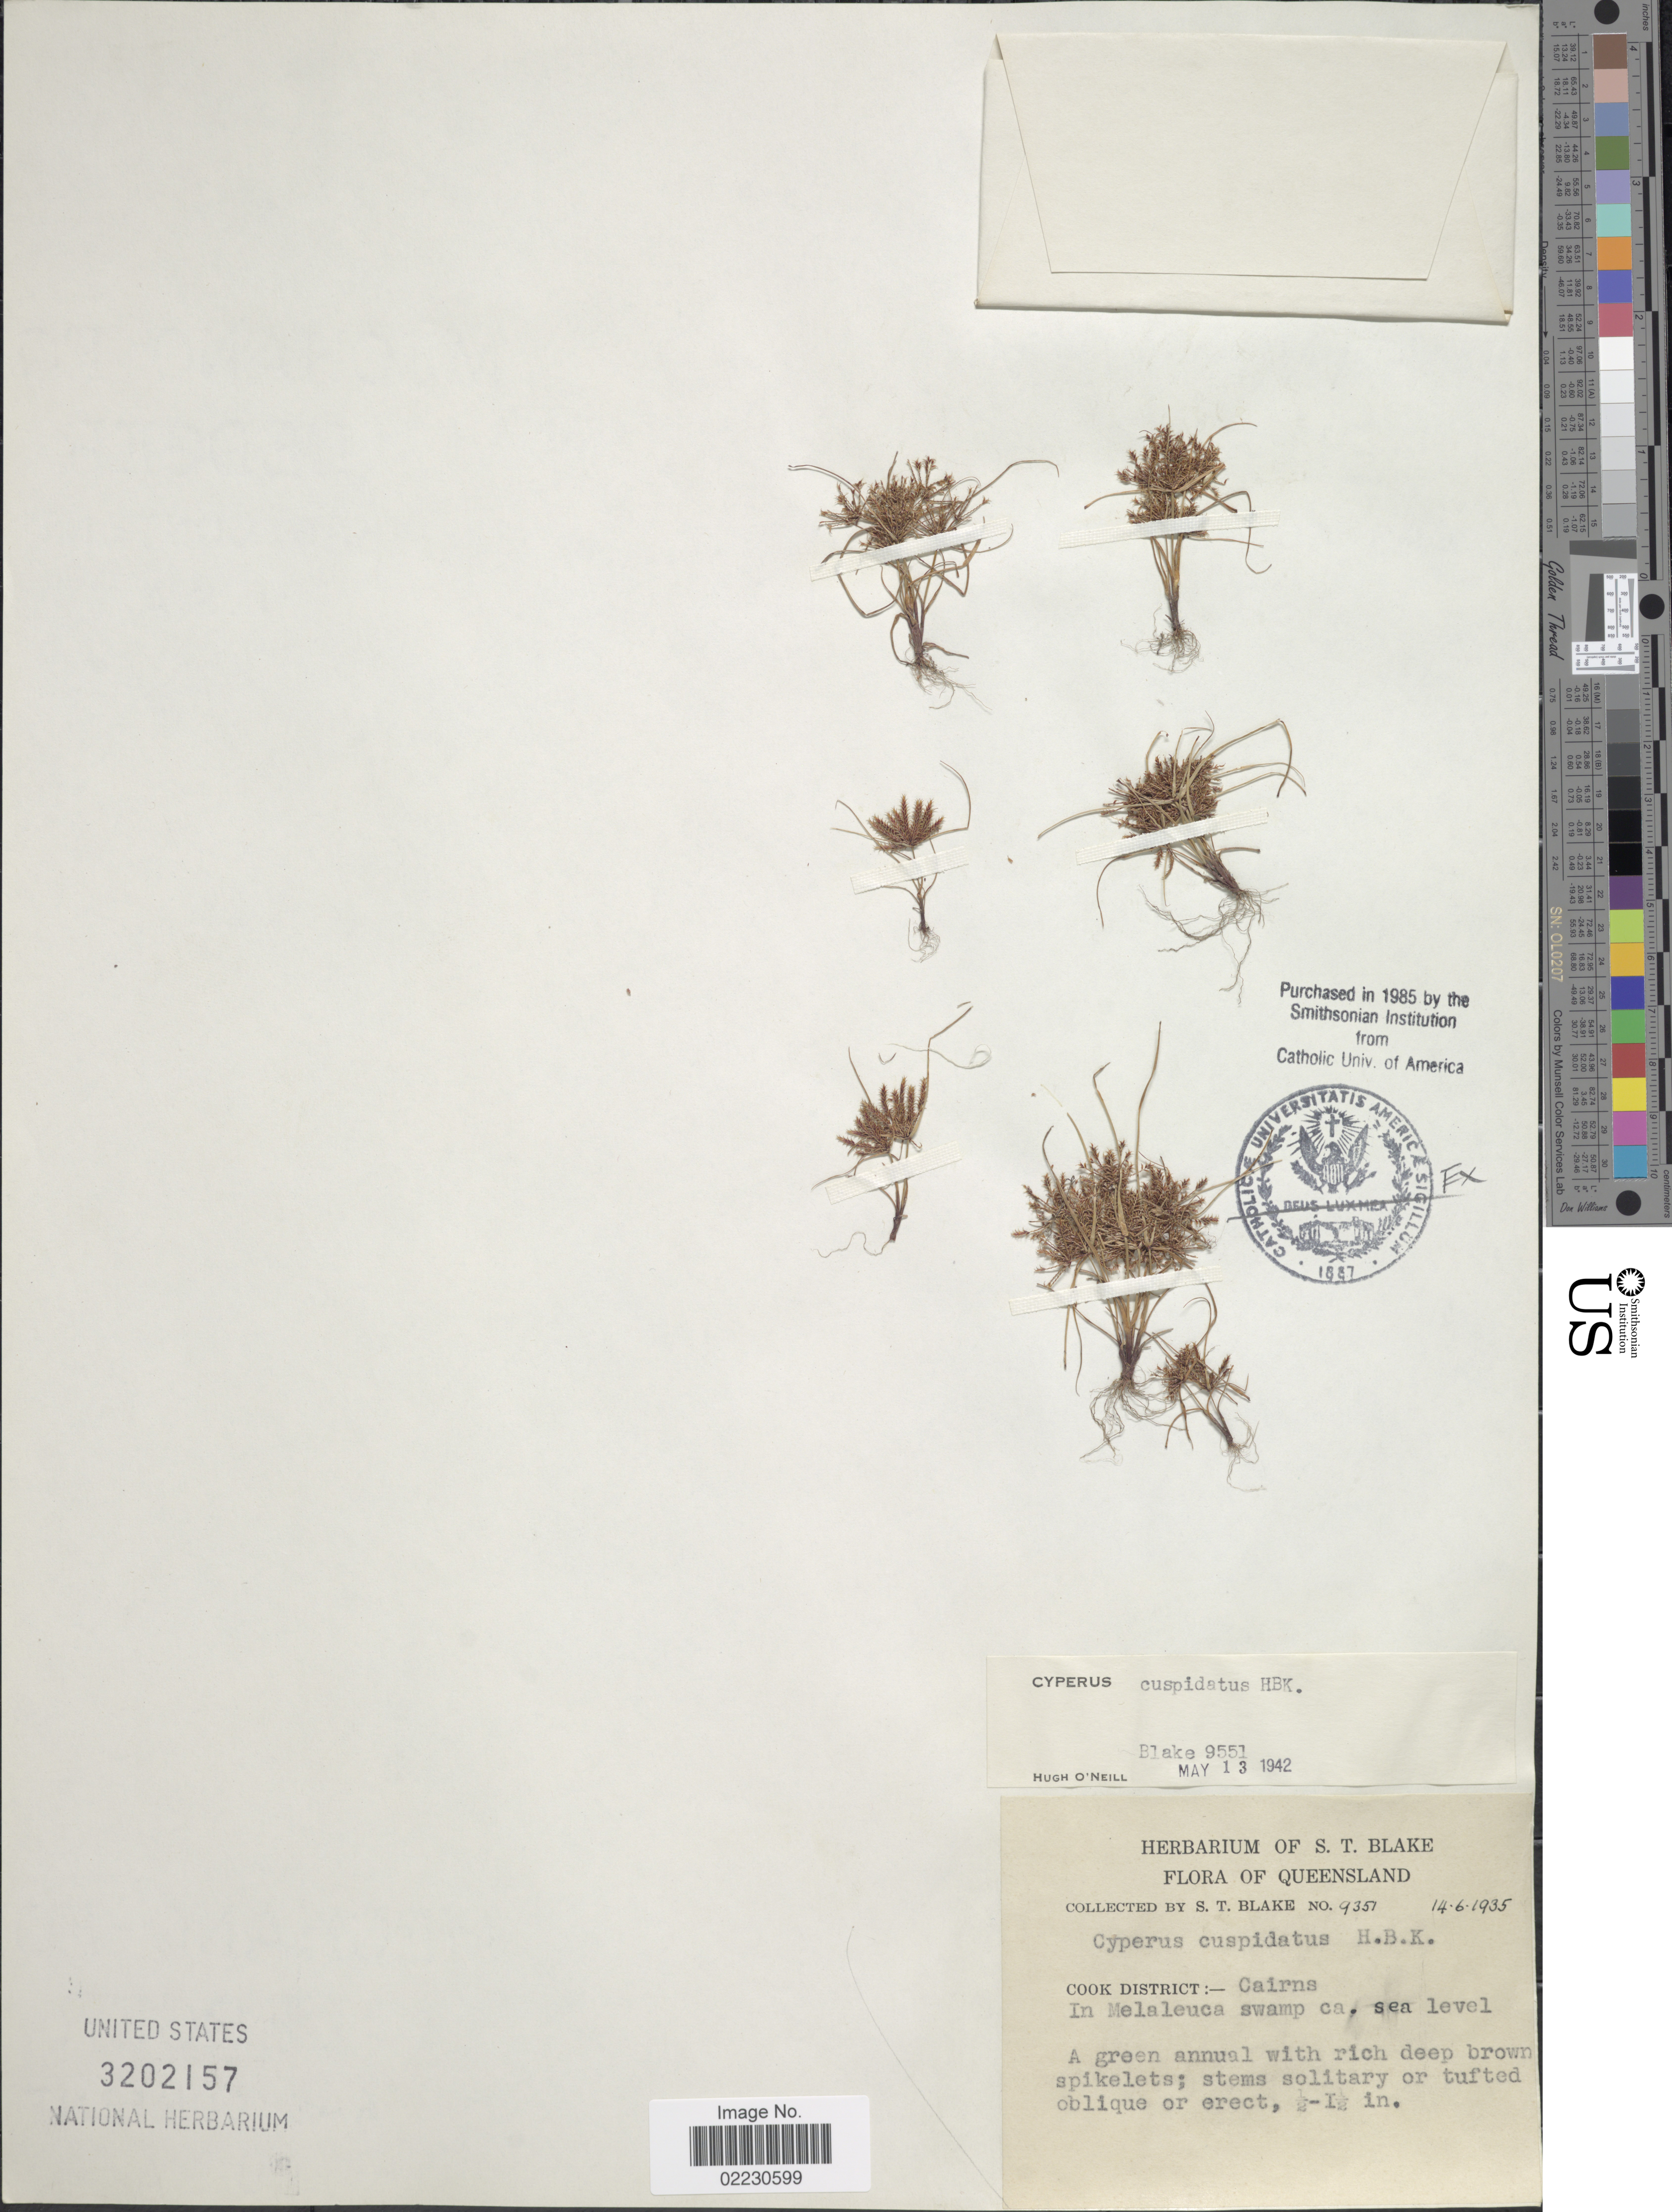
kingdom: Plantae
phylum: Tracheophyta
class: Liliopsida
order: Poales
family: Cyperaceae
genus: Cyperus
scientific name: Cyperus cuspidatus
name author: Kunth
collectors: S. T. Blake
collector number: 9351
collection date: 1935-06-14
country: Australia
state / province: Queensland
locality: Cook District:- Cairns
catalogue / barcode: US 3202157